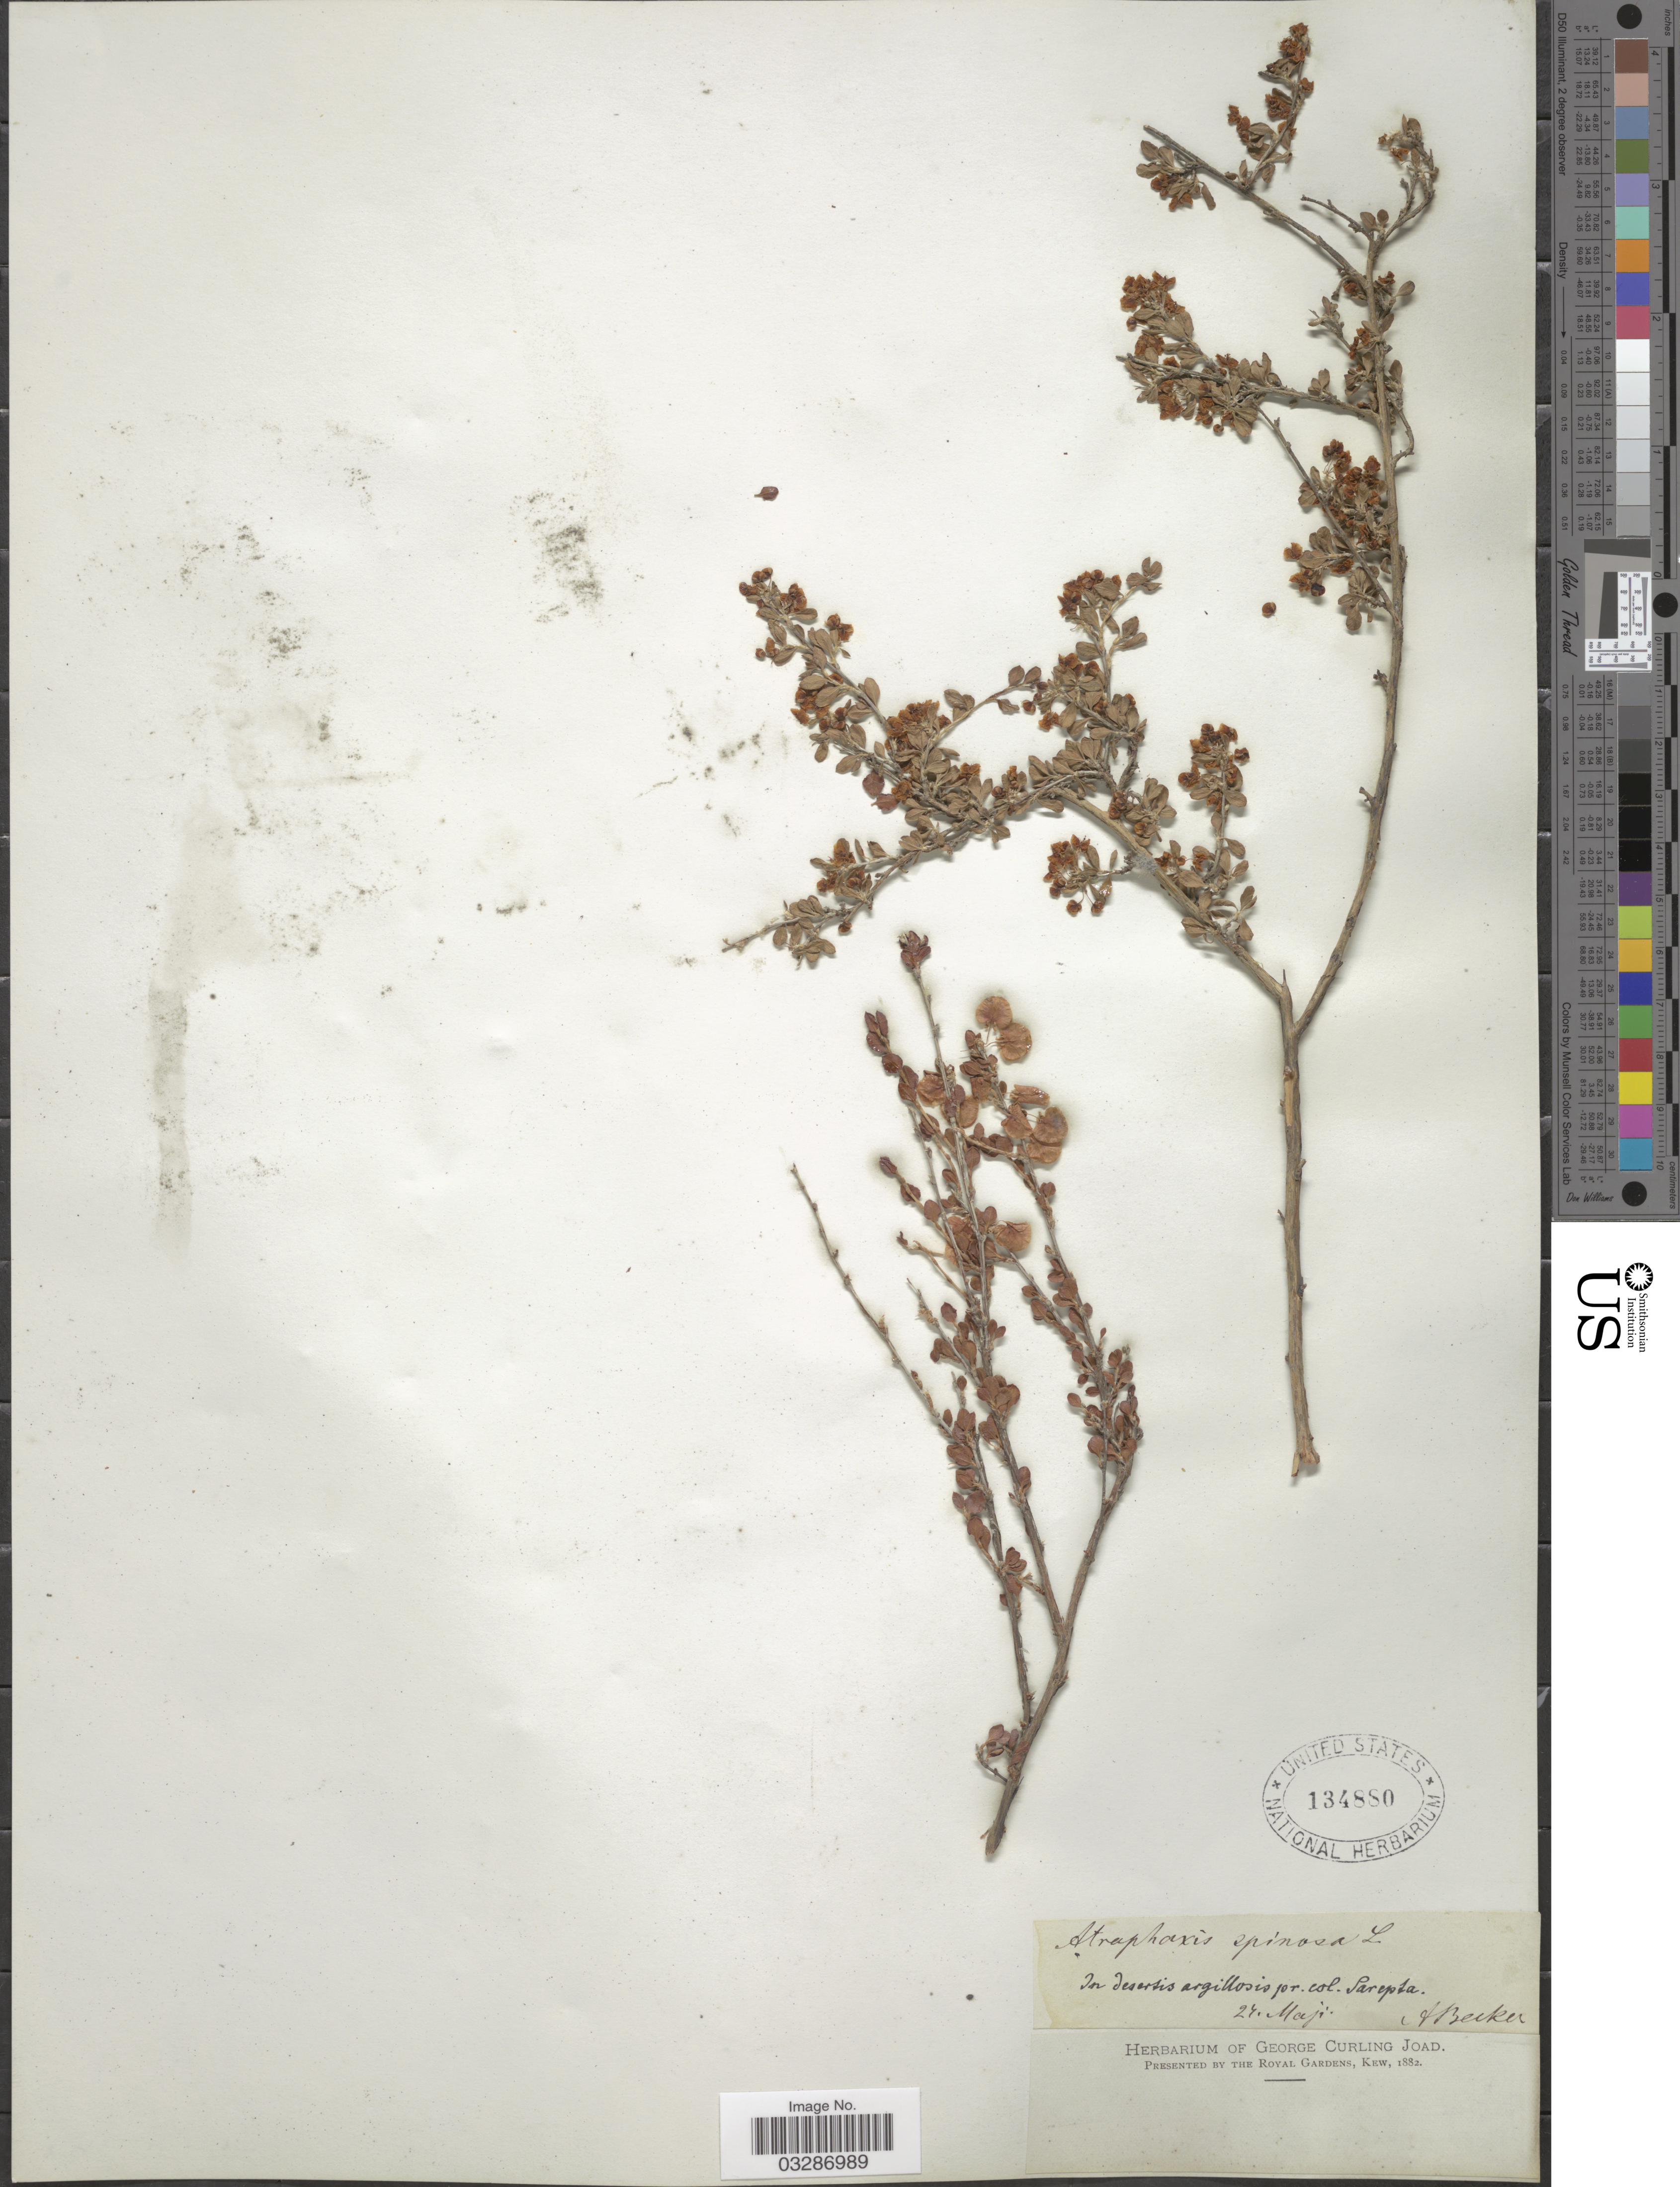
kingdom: Plantae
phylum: Tracheophyta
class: Magnoliopsida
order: Caryophyllales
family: Polygonaceae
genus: Atraphaxis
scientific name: Atraphaxis spinosa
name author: L.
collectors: A. Becker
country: Russian Federation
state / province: Volgograd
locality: In desertis argillosis pr. col. Sarepta.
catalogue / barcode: US 134880